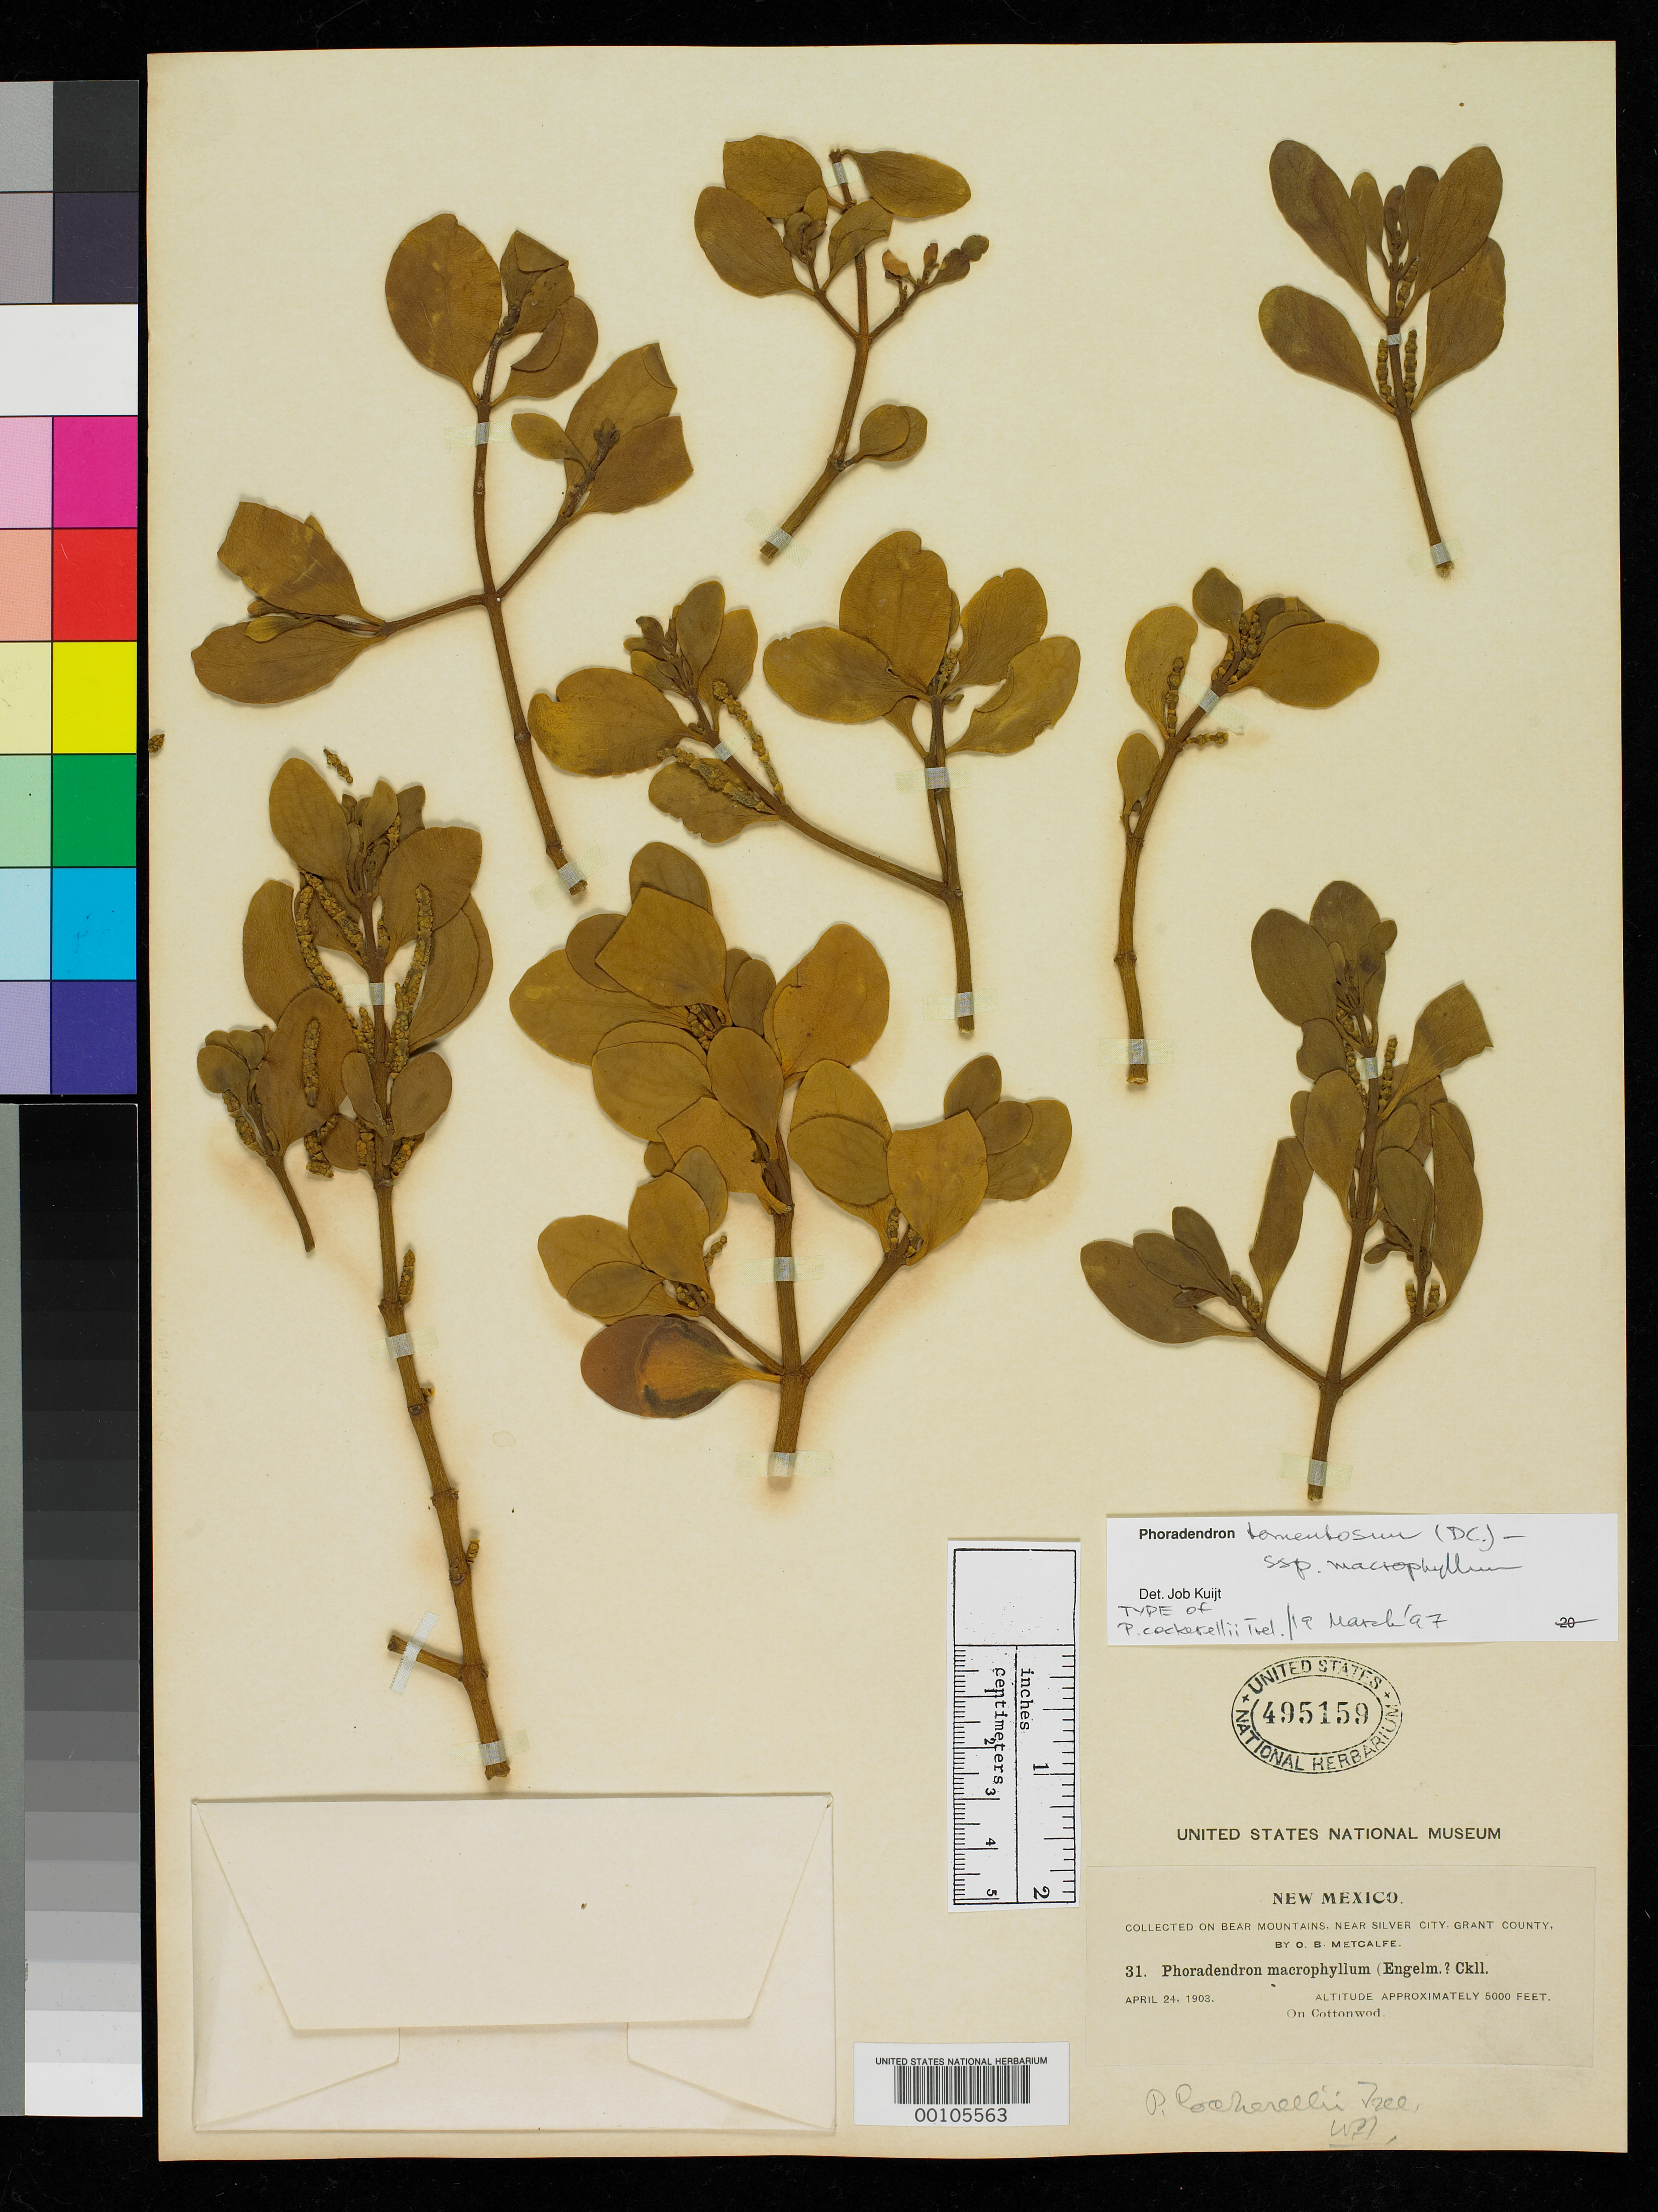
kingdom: Plantae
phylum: Tracheophyta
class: Magnoliopsida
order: Santalales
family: Viscaceae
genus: Phoradendron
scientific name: Phoradendron cockerellii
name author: Trel.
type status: Isotype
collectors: O. B. Metcalfe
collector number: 31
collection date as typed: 24 Apr 1903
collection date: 1903-04-24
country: United States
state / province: New Mexico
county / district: Grant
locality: Silver City, Bear Mountain.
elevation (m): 1524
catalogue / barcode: US 495159